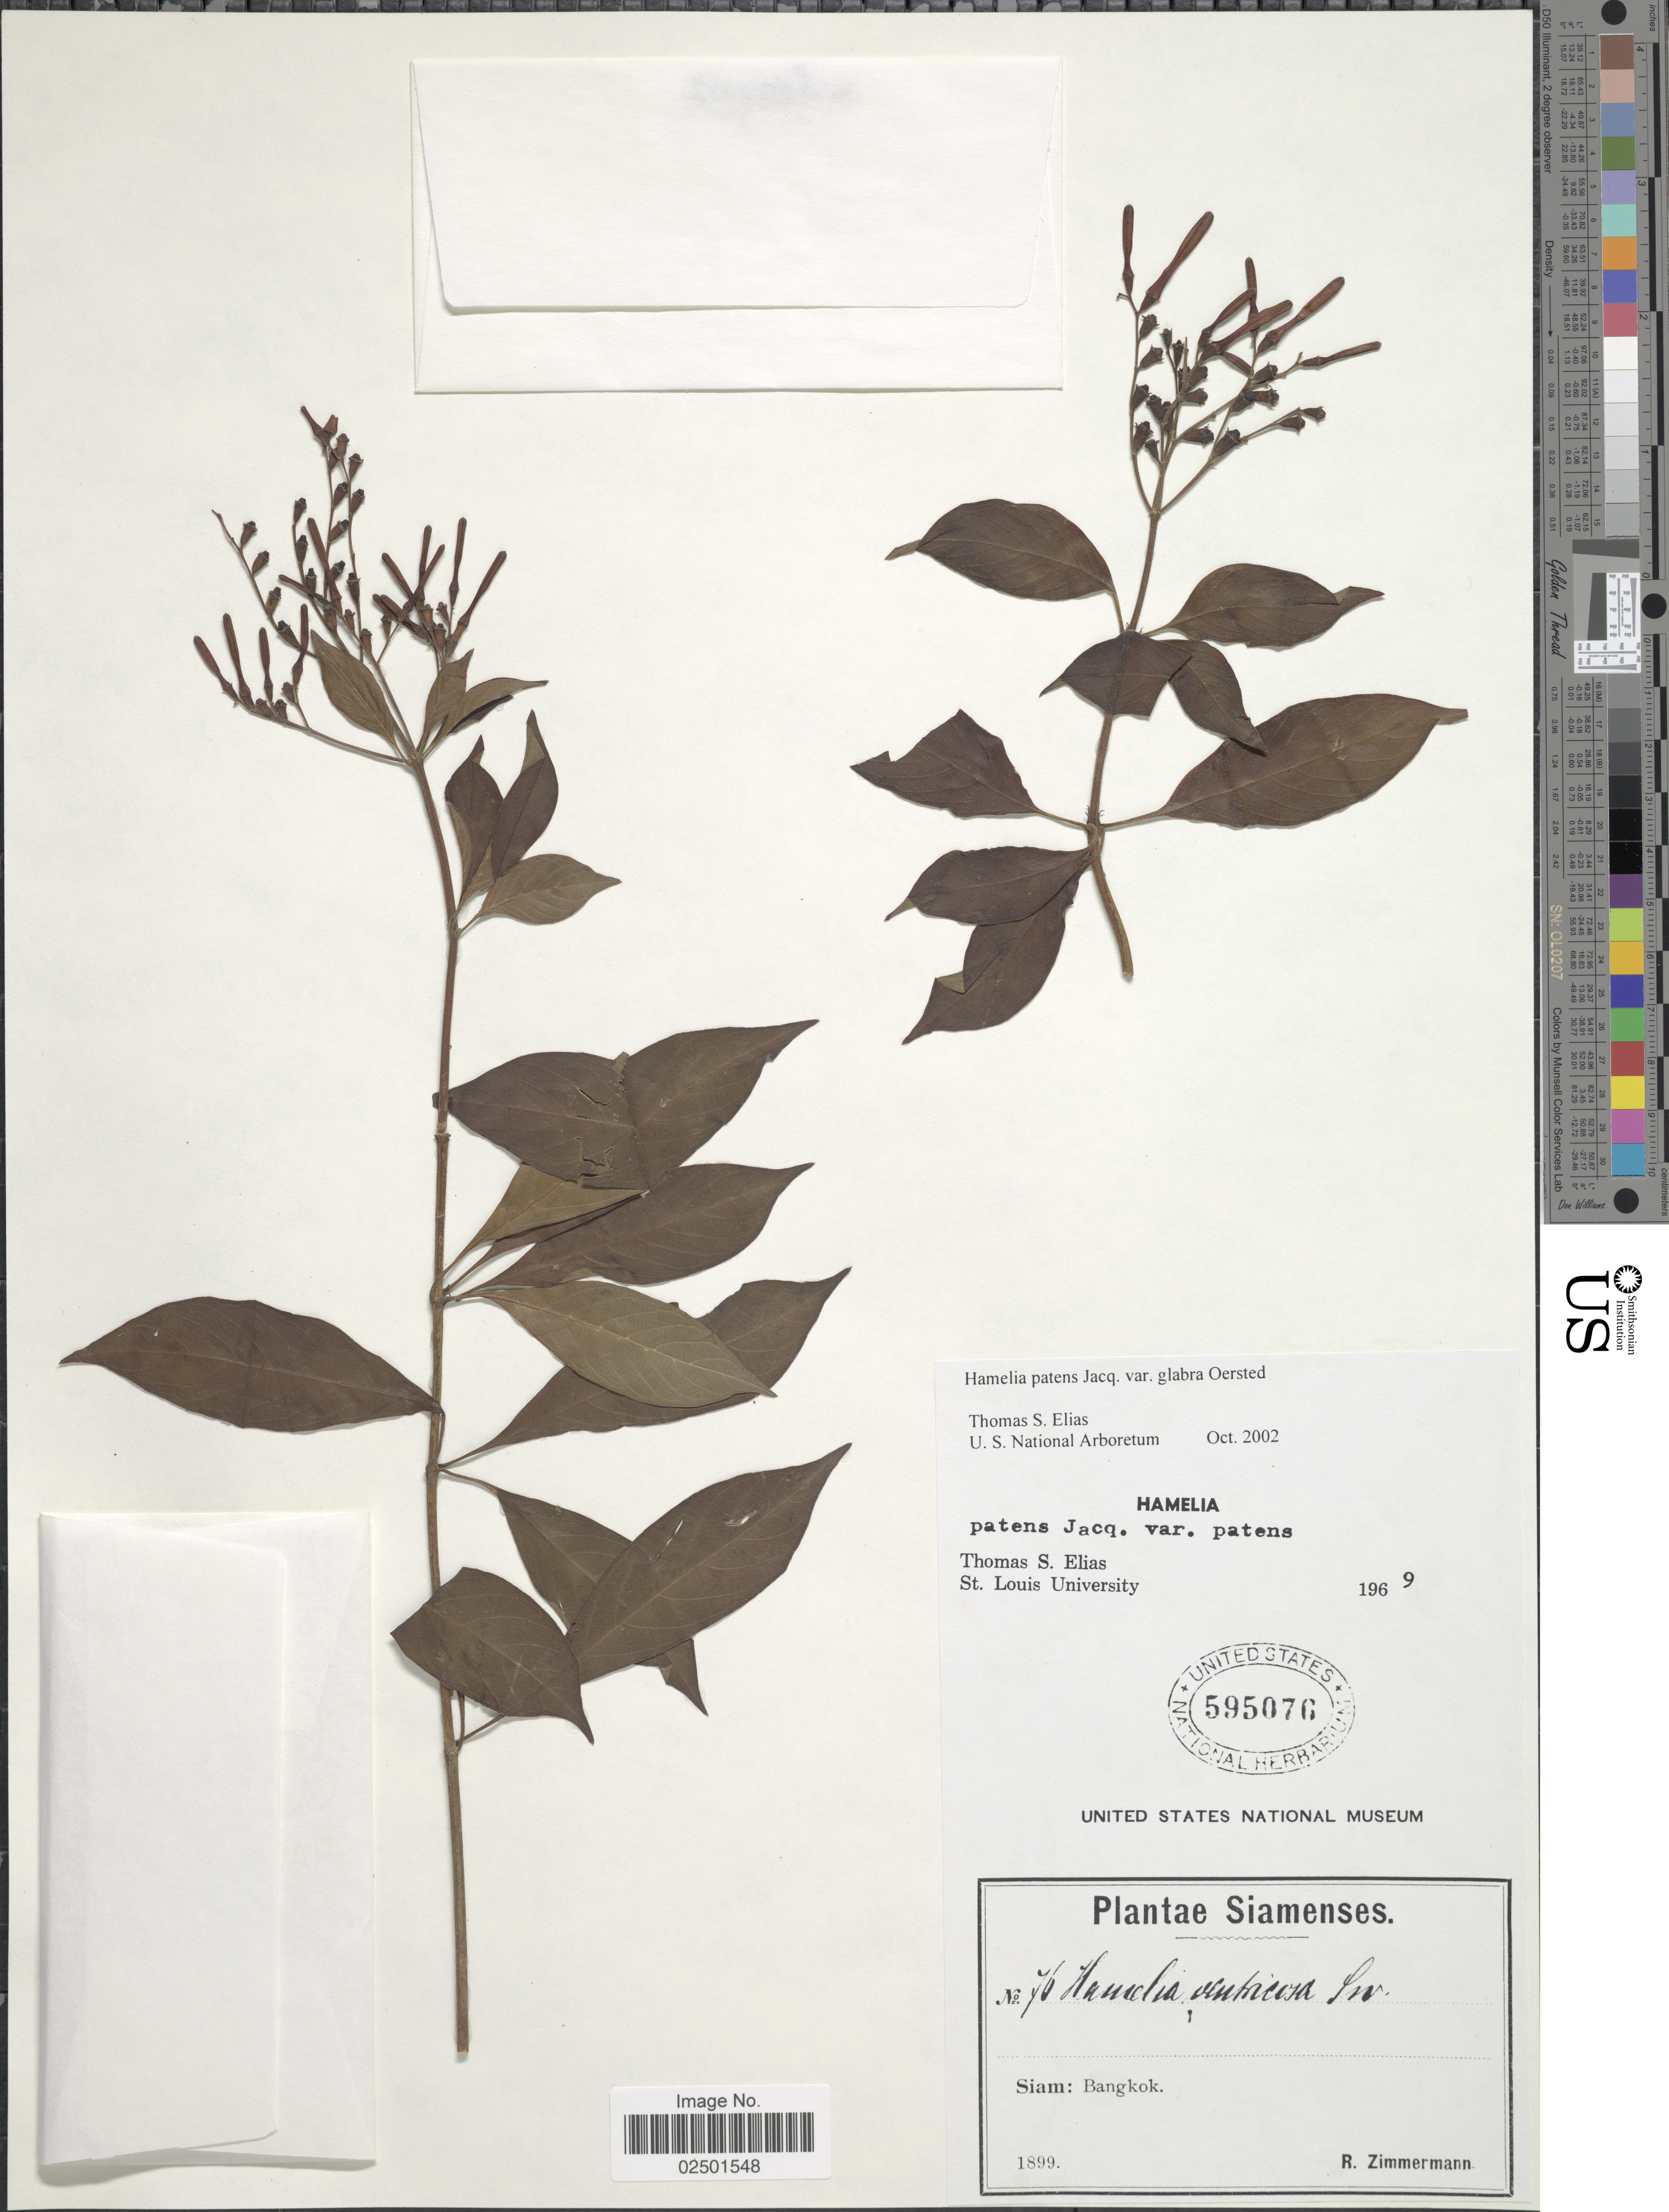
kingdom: Plantae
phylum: Tracheophyta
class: Magnoliopsida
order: Gentianales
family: Rubiaceae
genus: Hamelia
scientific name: Hamelia patens var. glabra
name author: Oerst.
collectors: R. Zimmermann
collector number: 76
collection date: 1899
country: Thailand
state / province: Bangkok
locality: Siam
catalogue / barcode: US 595076